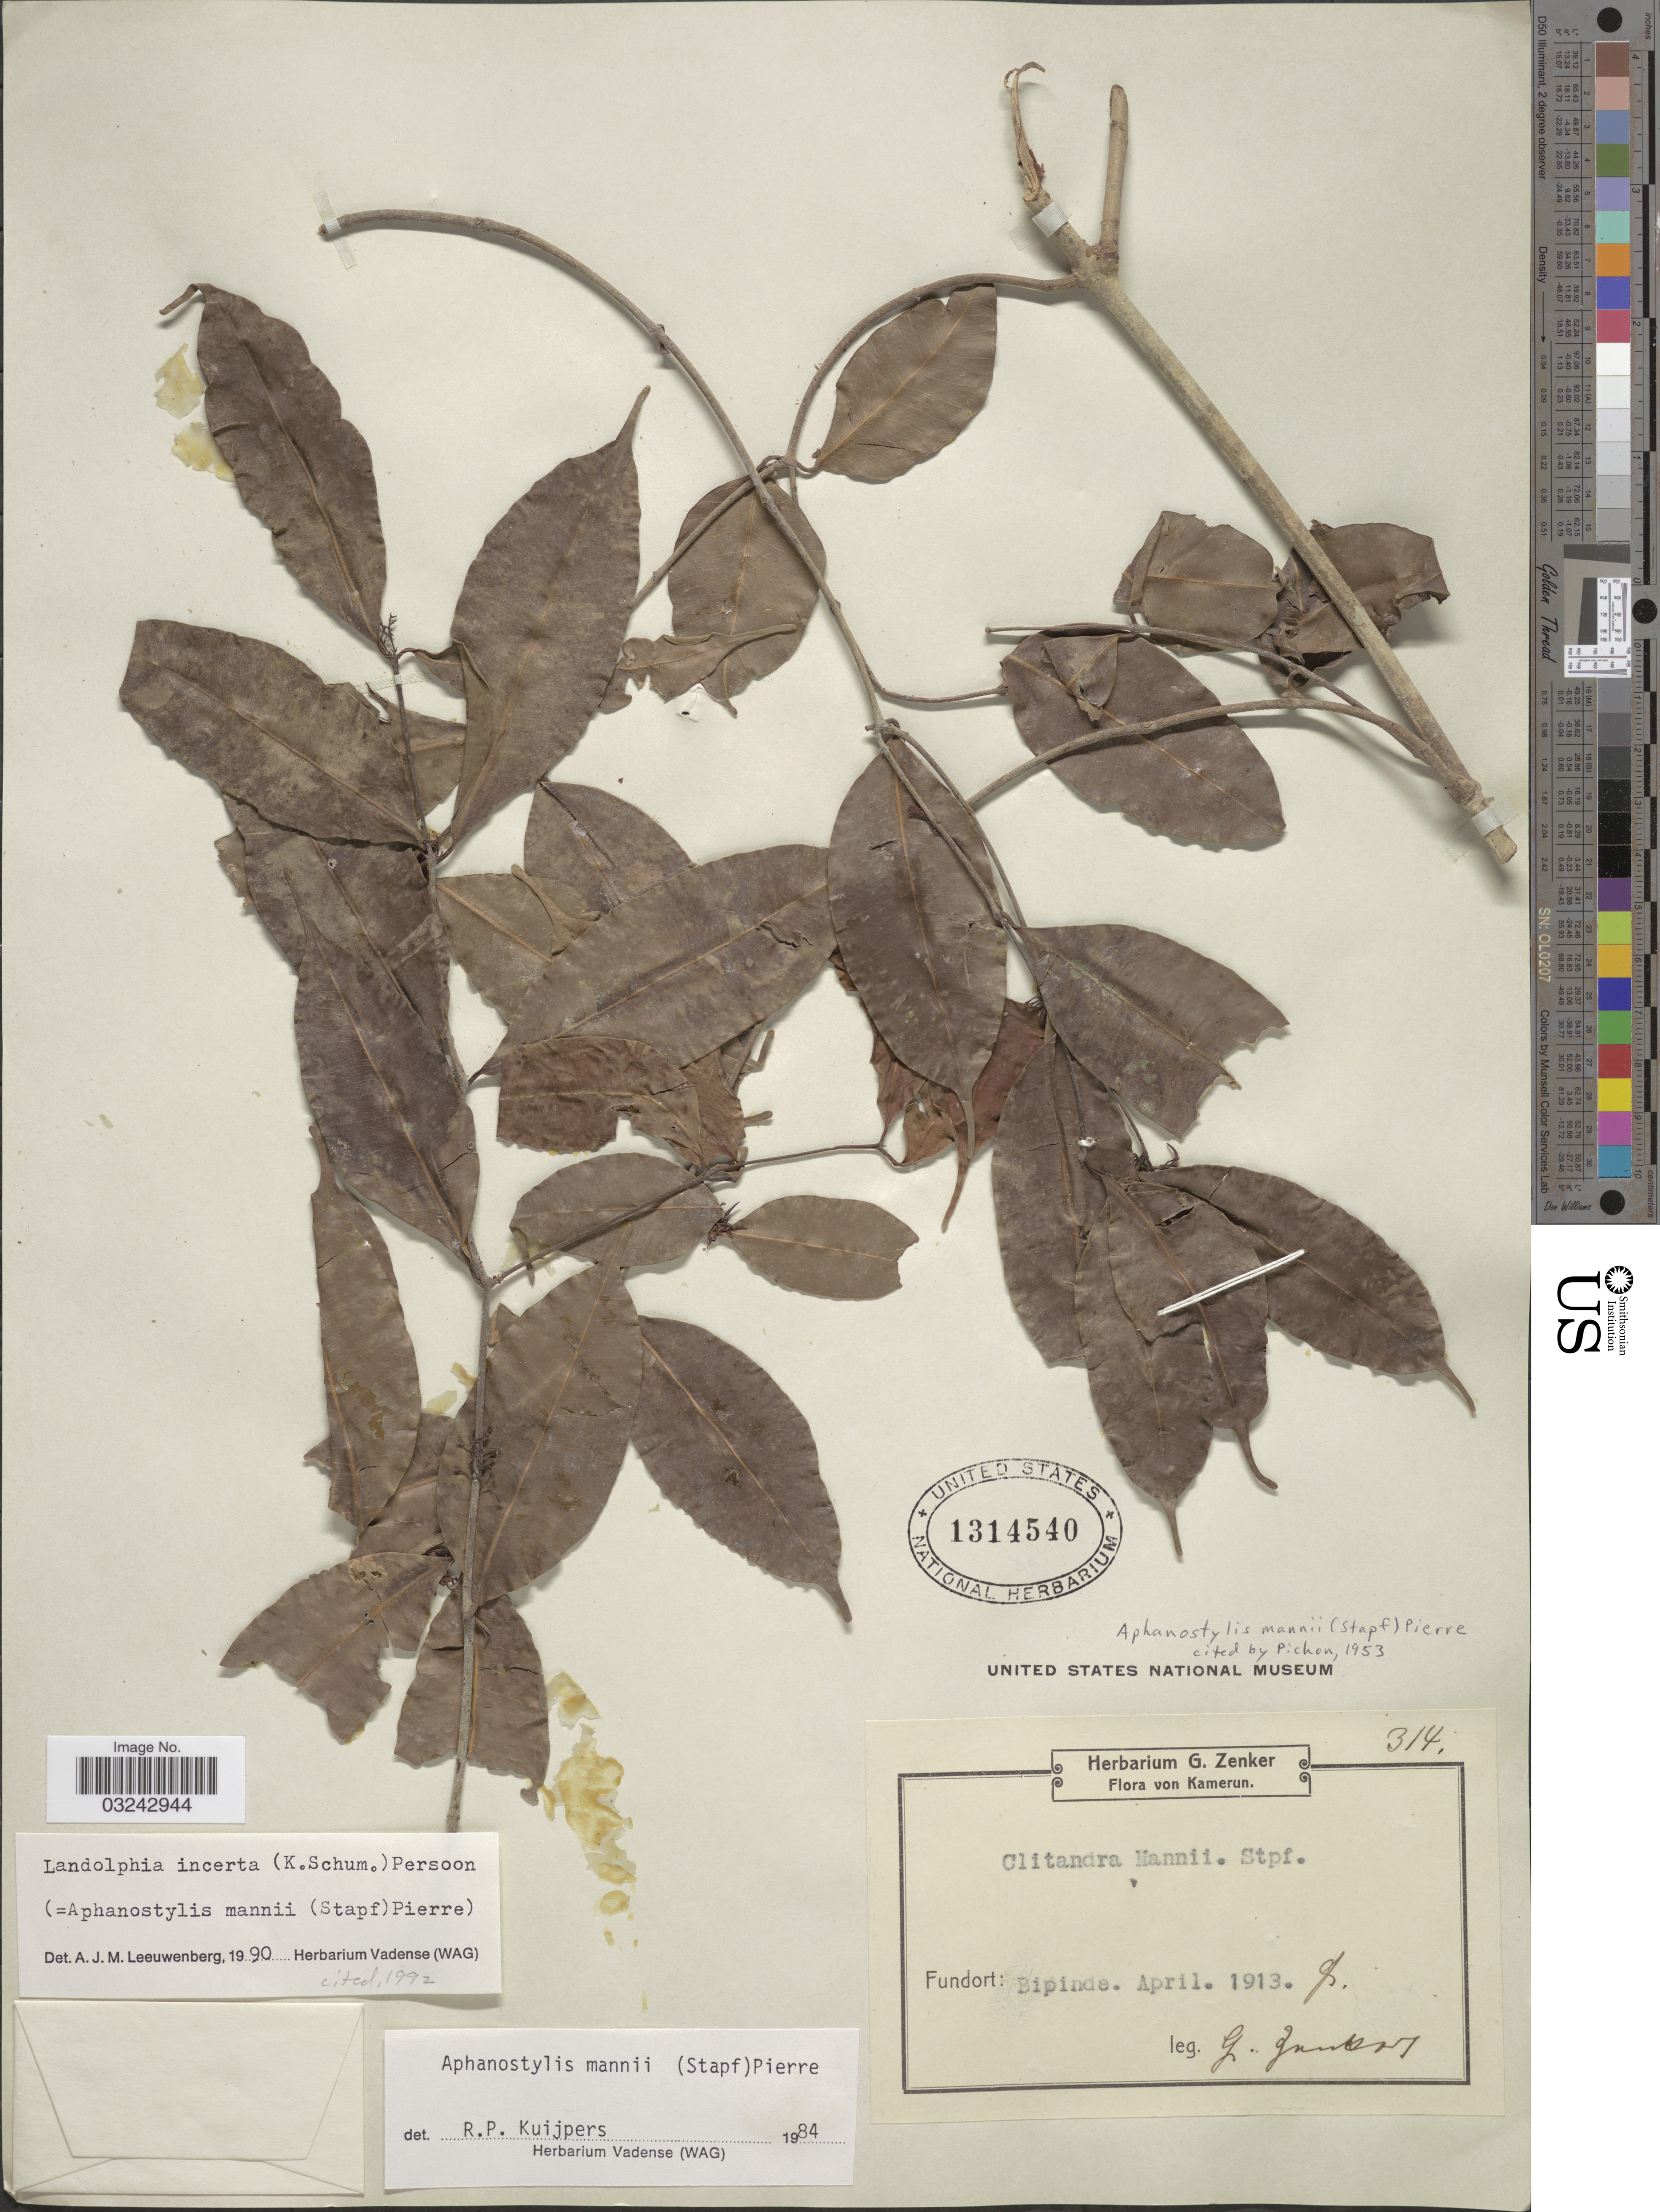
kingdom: Plantae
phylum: Tracheophyta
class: Magnoliopsida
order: Gentianales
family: Apocynaceae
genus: Landolphia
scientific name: Landolphia incerta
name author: (K. Schum.) J.G.M. Pers.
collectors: G. A. Zenker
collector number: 314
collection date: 1913-04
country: Cameroon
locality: Bipinde.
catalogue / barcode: US 1314540